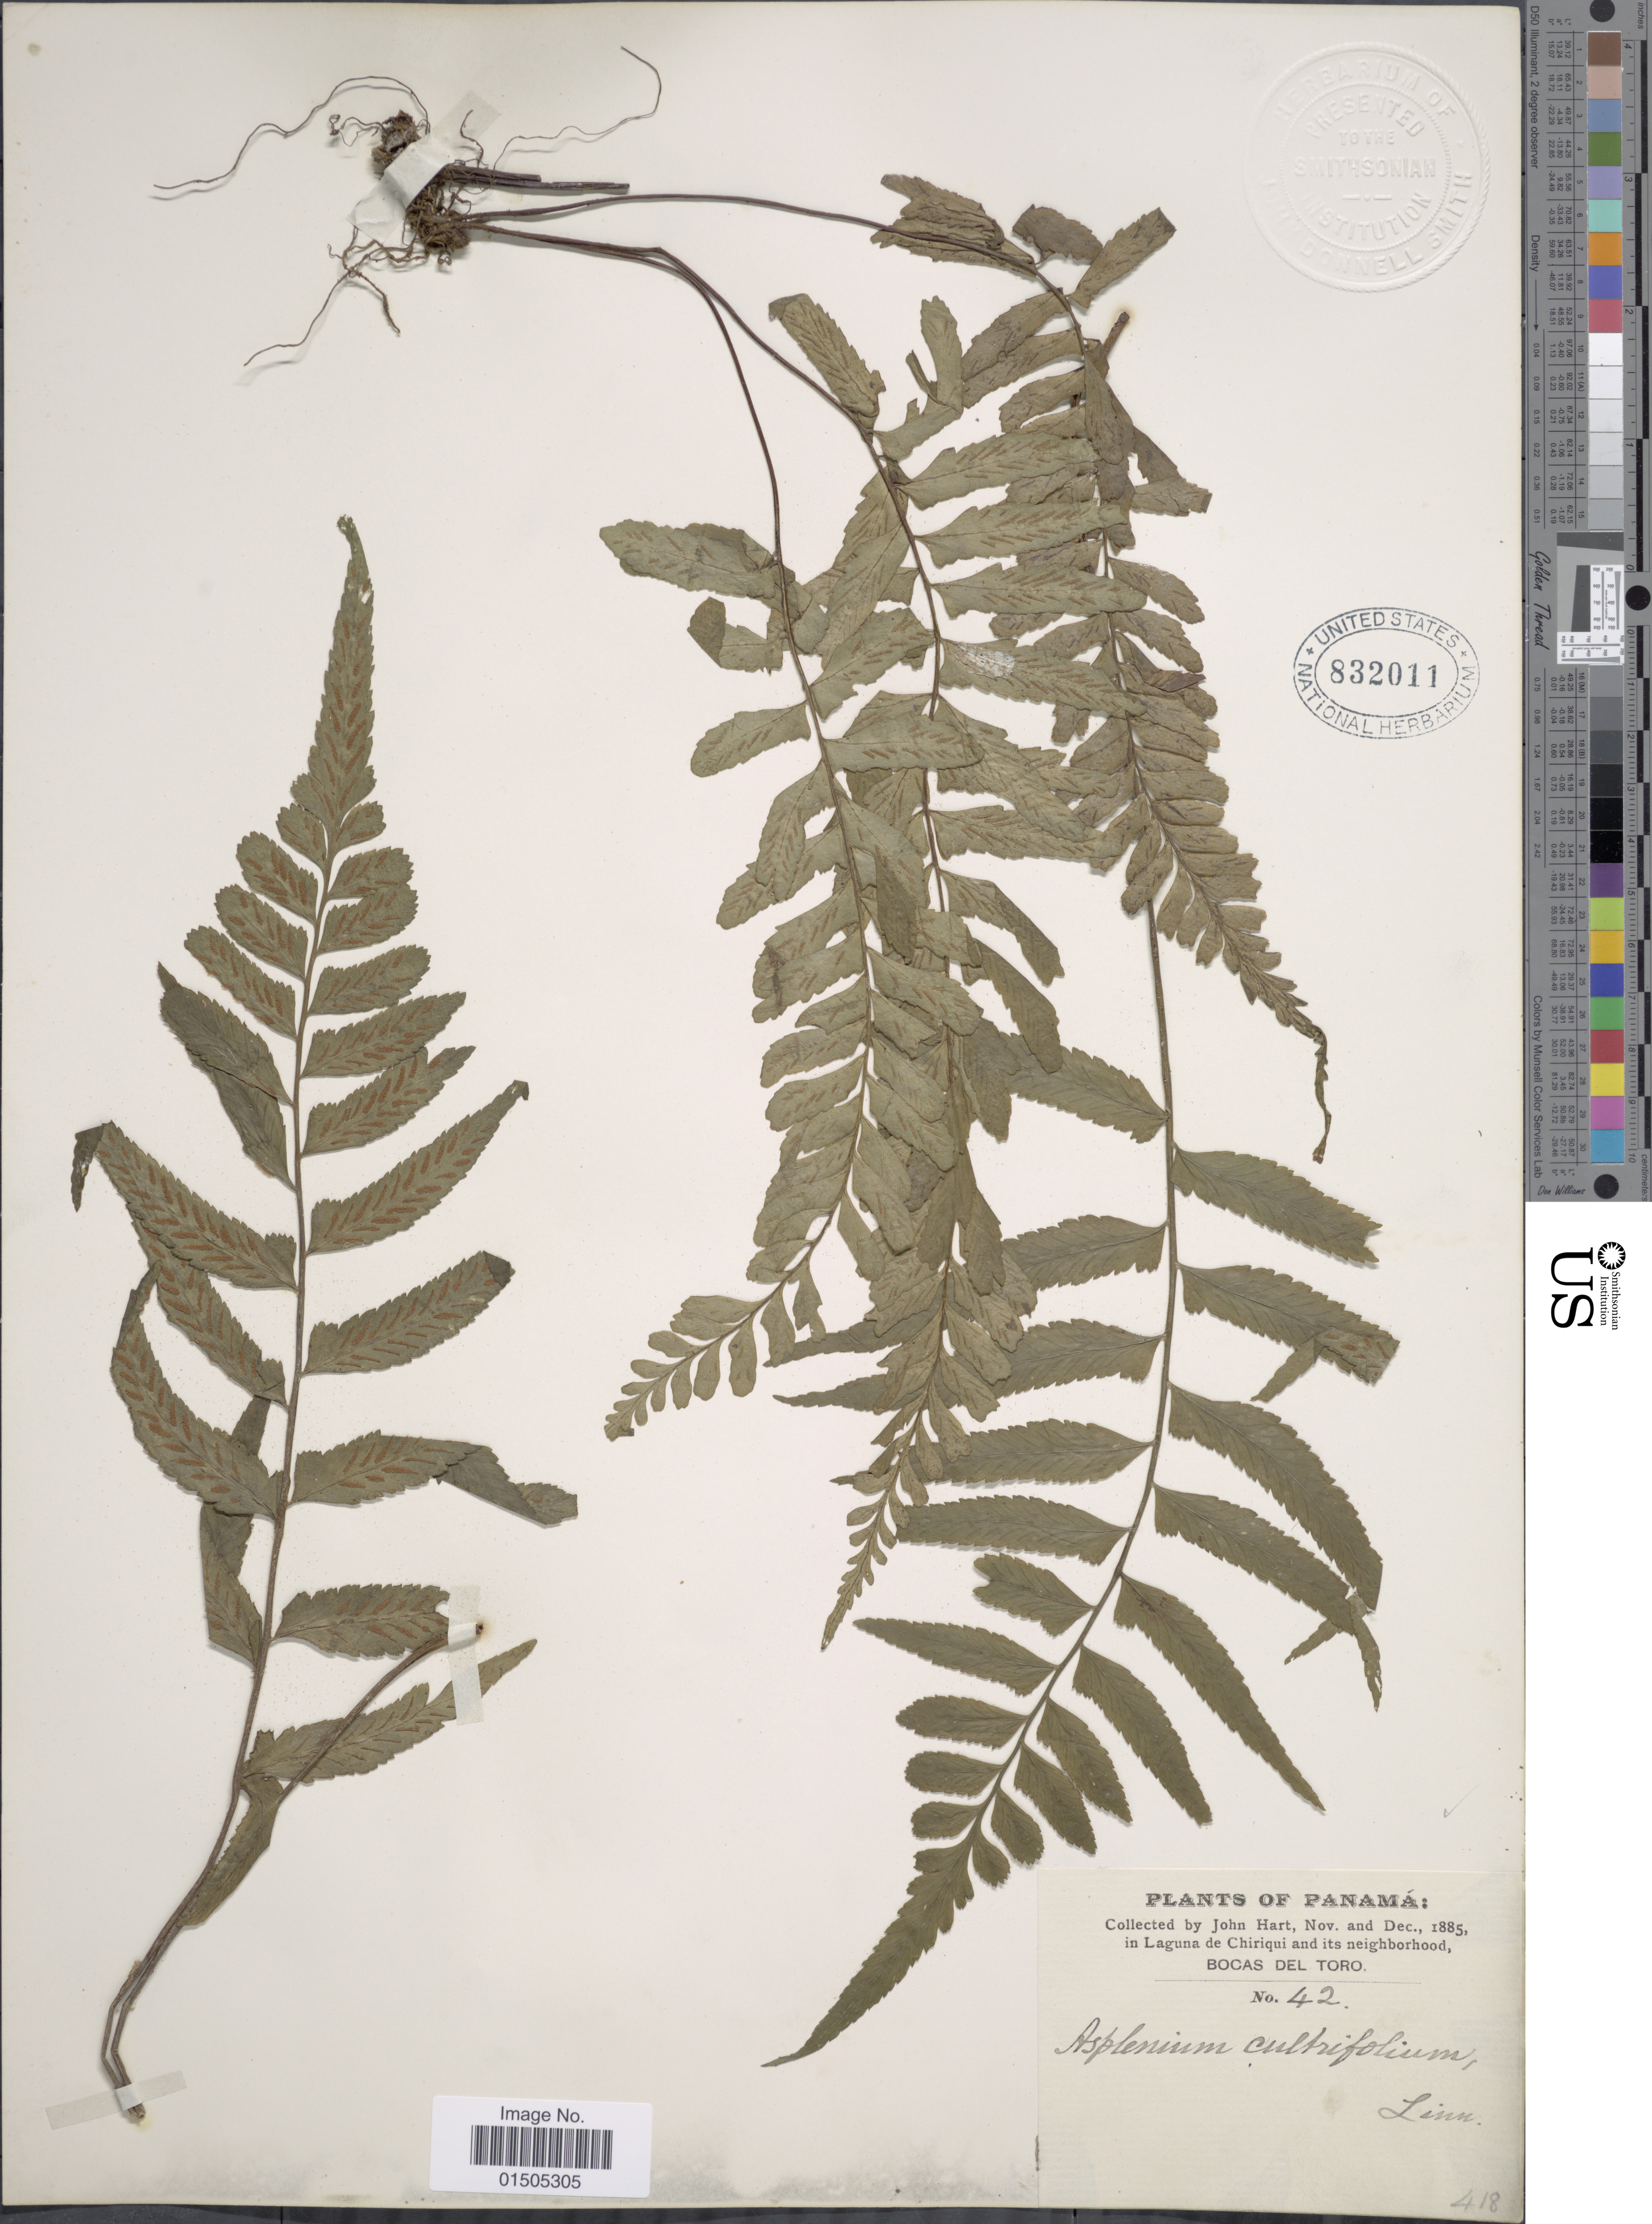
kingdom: Plantae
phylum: Tracheophyta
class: Polypodiopsida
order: Polypodiales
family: Aspleniaceae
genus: Asplenium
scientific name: Asplenium abscissum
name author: Willd.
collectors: J. H. Hart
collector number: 42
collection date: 1885-11/1885-12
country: Panama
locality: Panamá: in Laguna de Chiriqui and its neighborhood, Bocas del Toro.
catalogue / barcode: US 832011